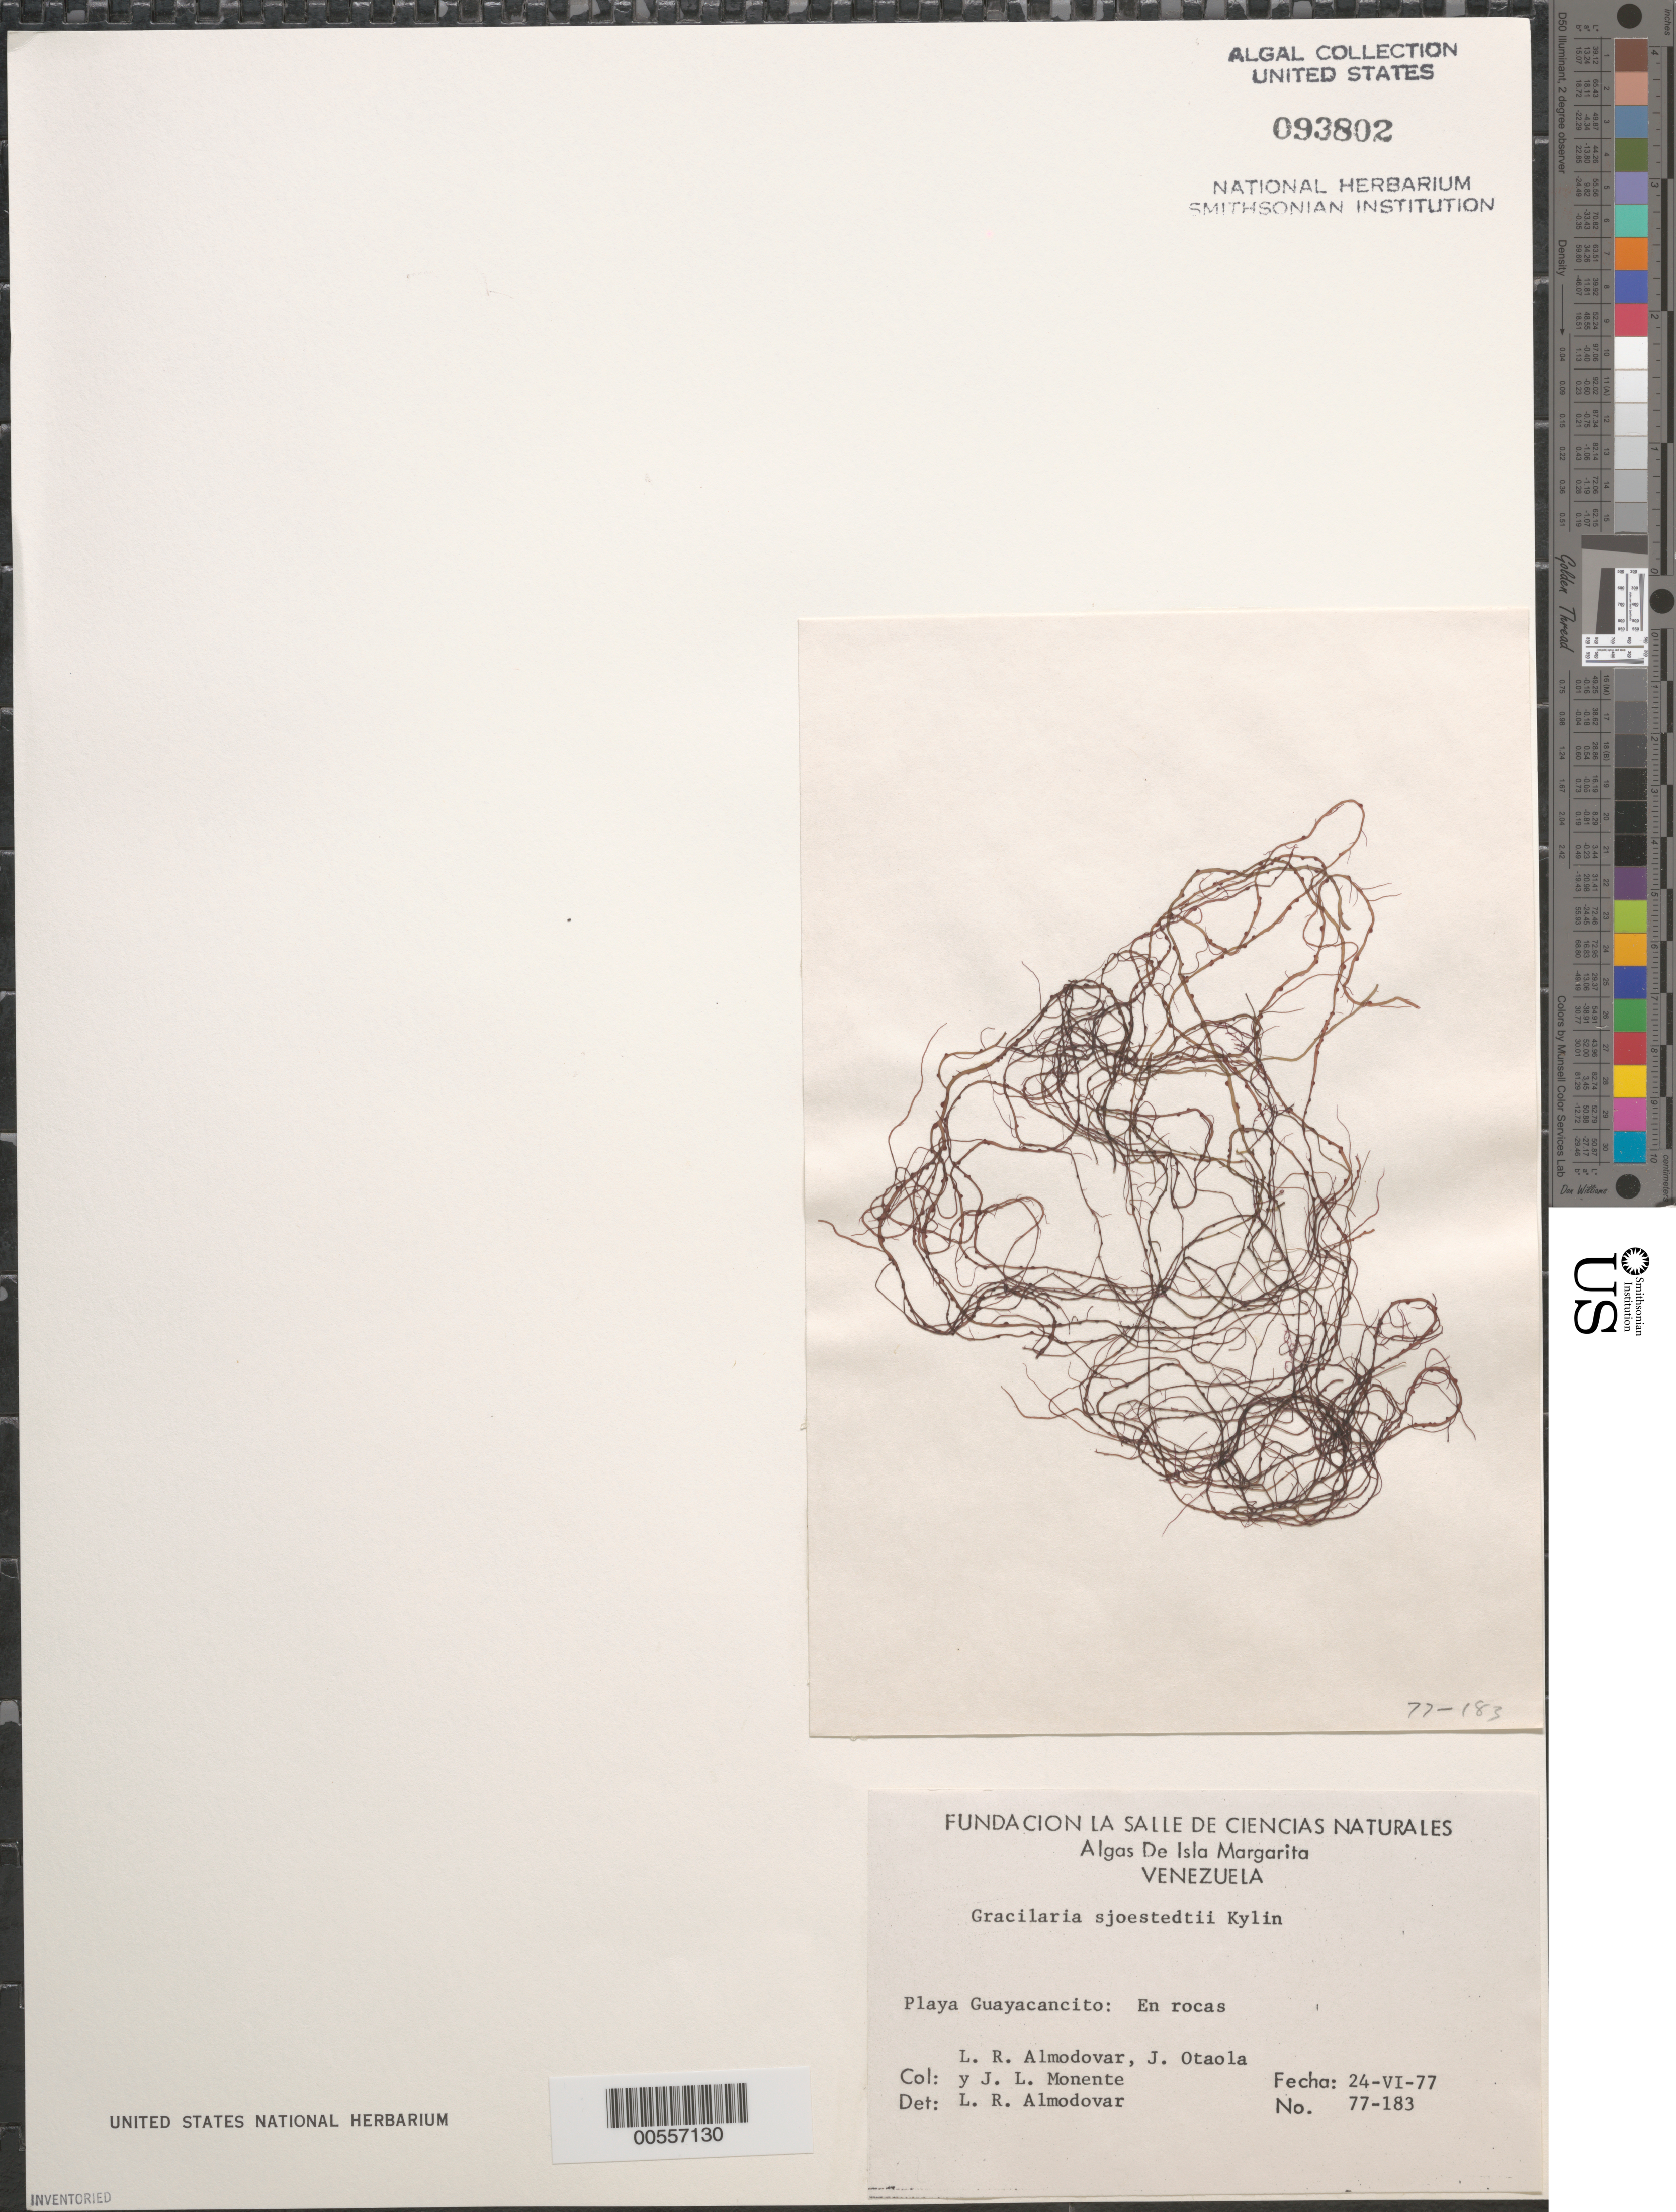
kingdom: Plantae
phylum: Rhodophyta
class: Florideophyceae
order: Gracilariales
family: Gracilariaceae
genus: Gracilariopsis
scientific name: Gracilariopsis andersonii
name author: (Grunow) E.Y. Dawson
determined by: Algae name updating Project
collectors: L. Almodovar, J. Otaola & J. Monente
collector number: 77-183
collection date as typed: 24 Jun 1977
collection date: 1977-06-24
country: Venezuela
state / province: Nueva Esparta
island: Margarita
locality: Playa guayacancito, isla de margarita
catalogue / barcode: US 93802